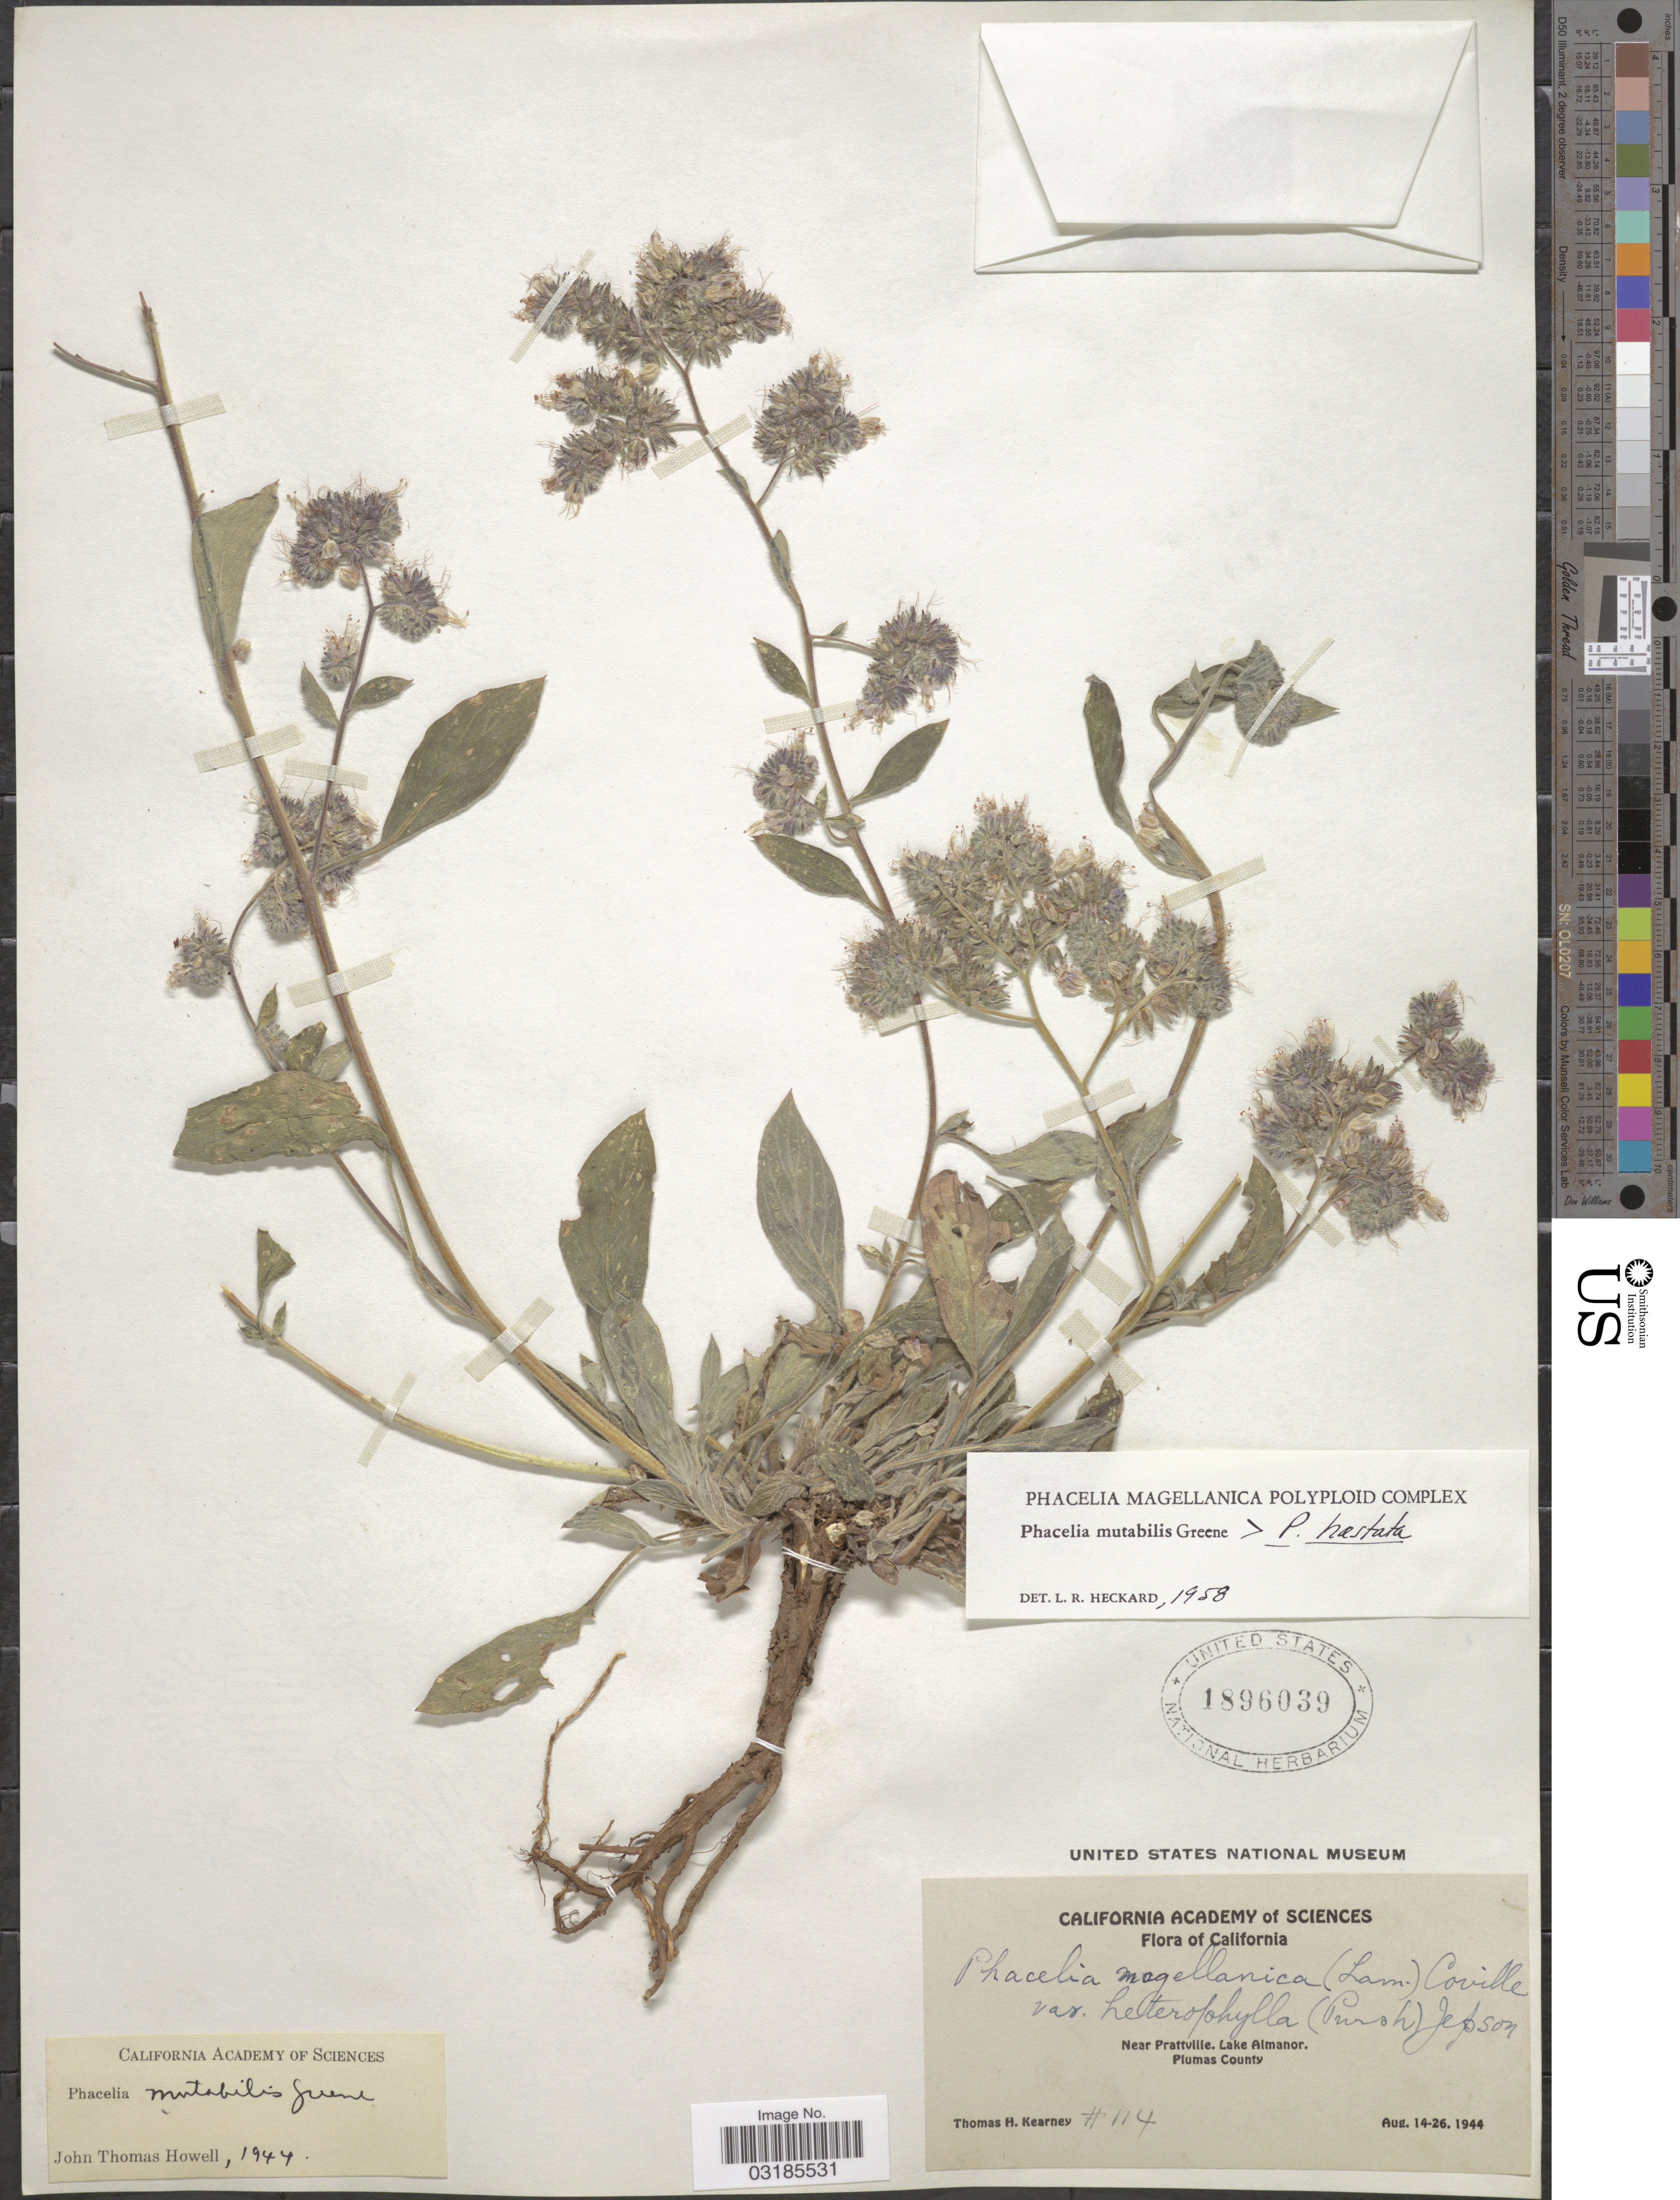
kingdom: Plantae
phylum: Tracheophyta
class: Magnoliopsida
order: Boraginales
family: Hydrophyllaceae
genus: Phacelia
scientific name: Phacelia mutabilis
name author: Greene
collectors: T. H. Kearney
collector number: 114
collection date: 1944-08-14/1944-08-26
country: United States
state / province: California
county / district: Plumas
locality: Near Prattville, Lake Almanor. Plumas County.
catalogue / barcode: US 1896039